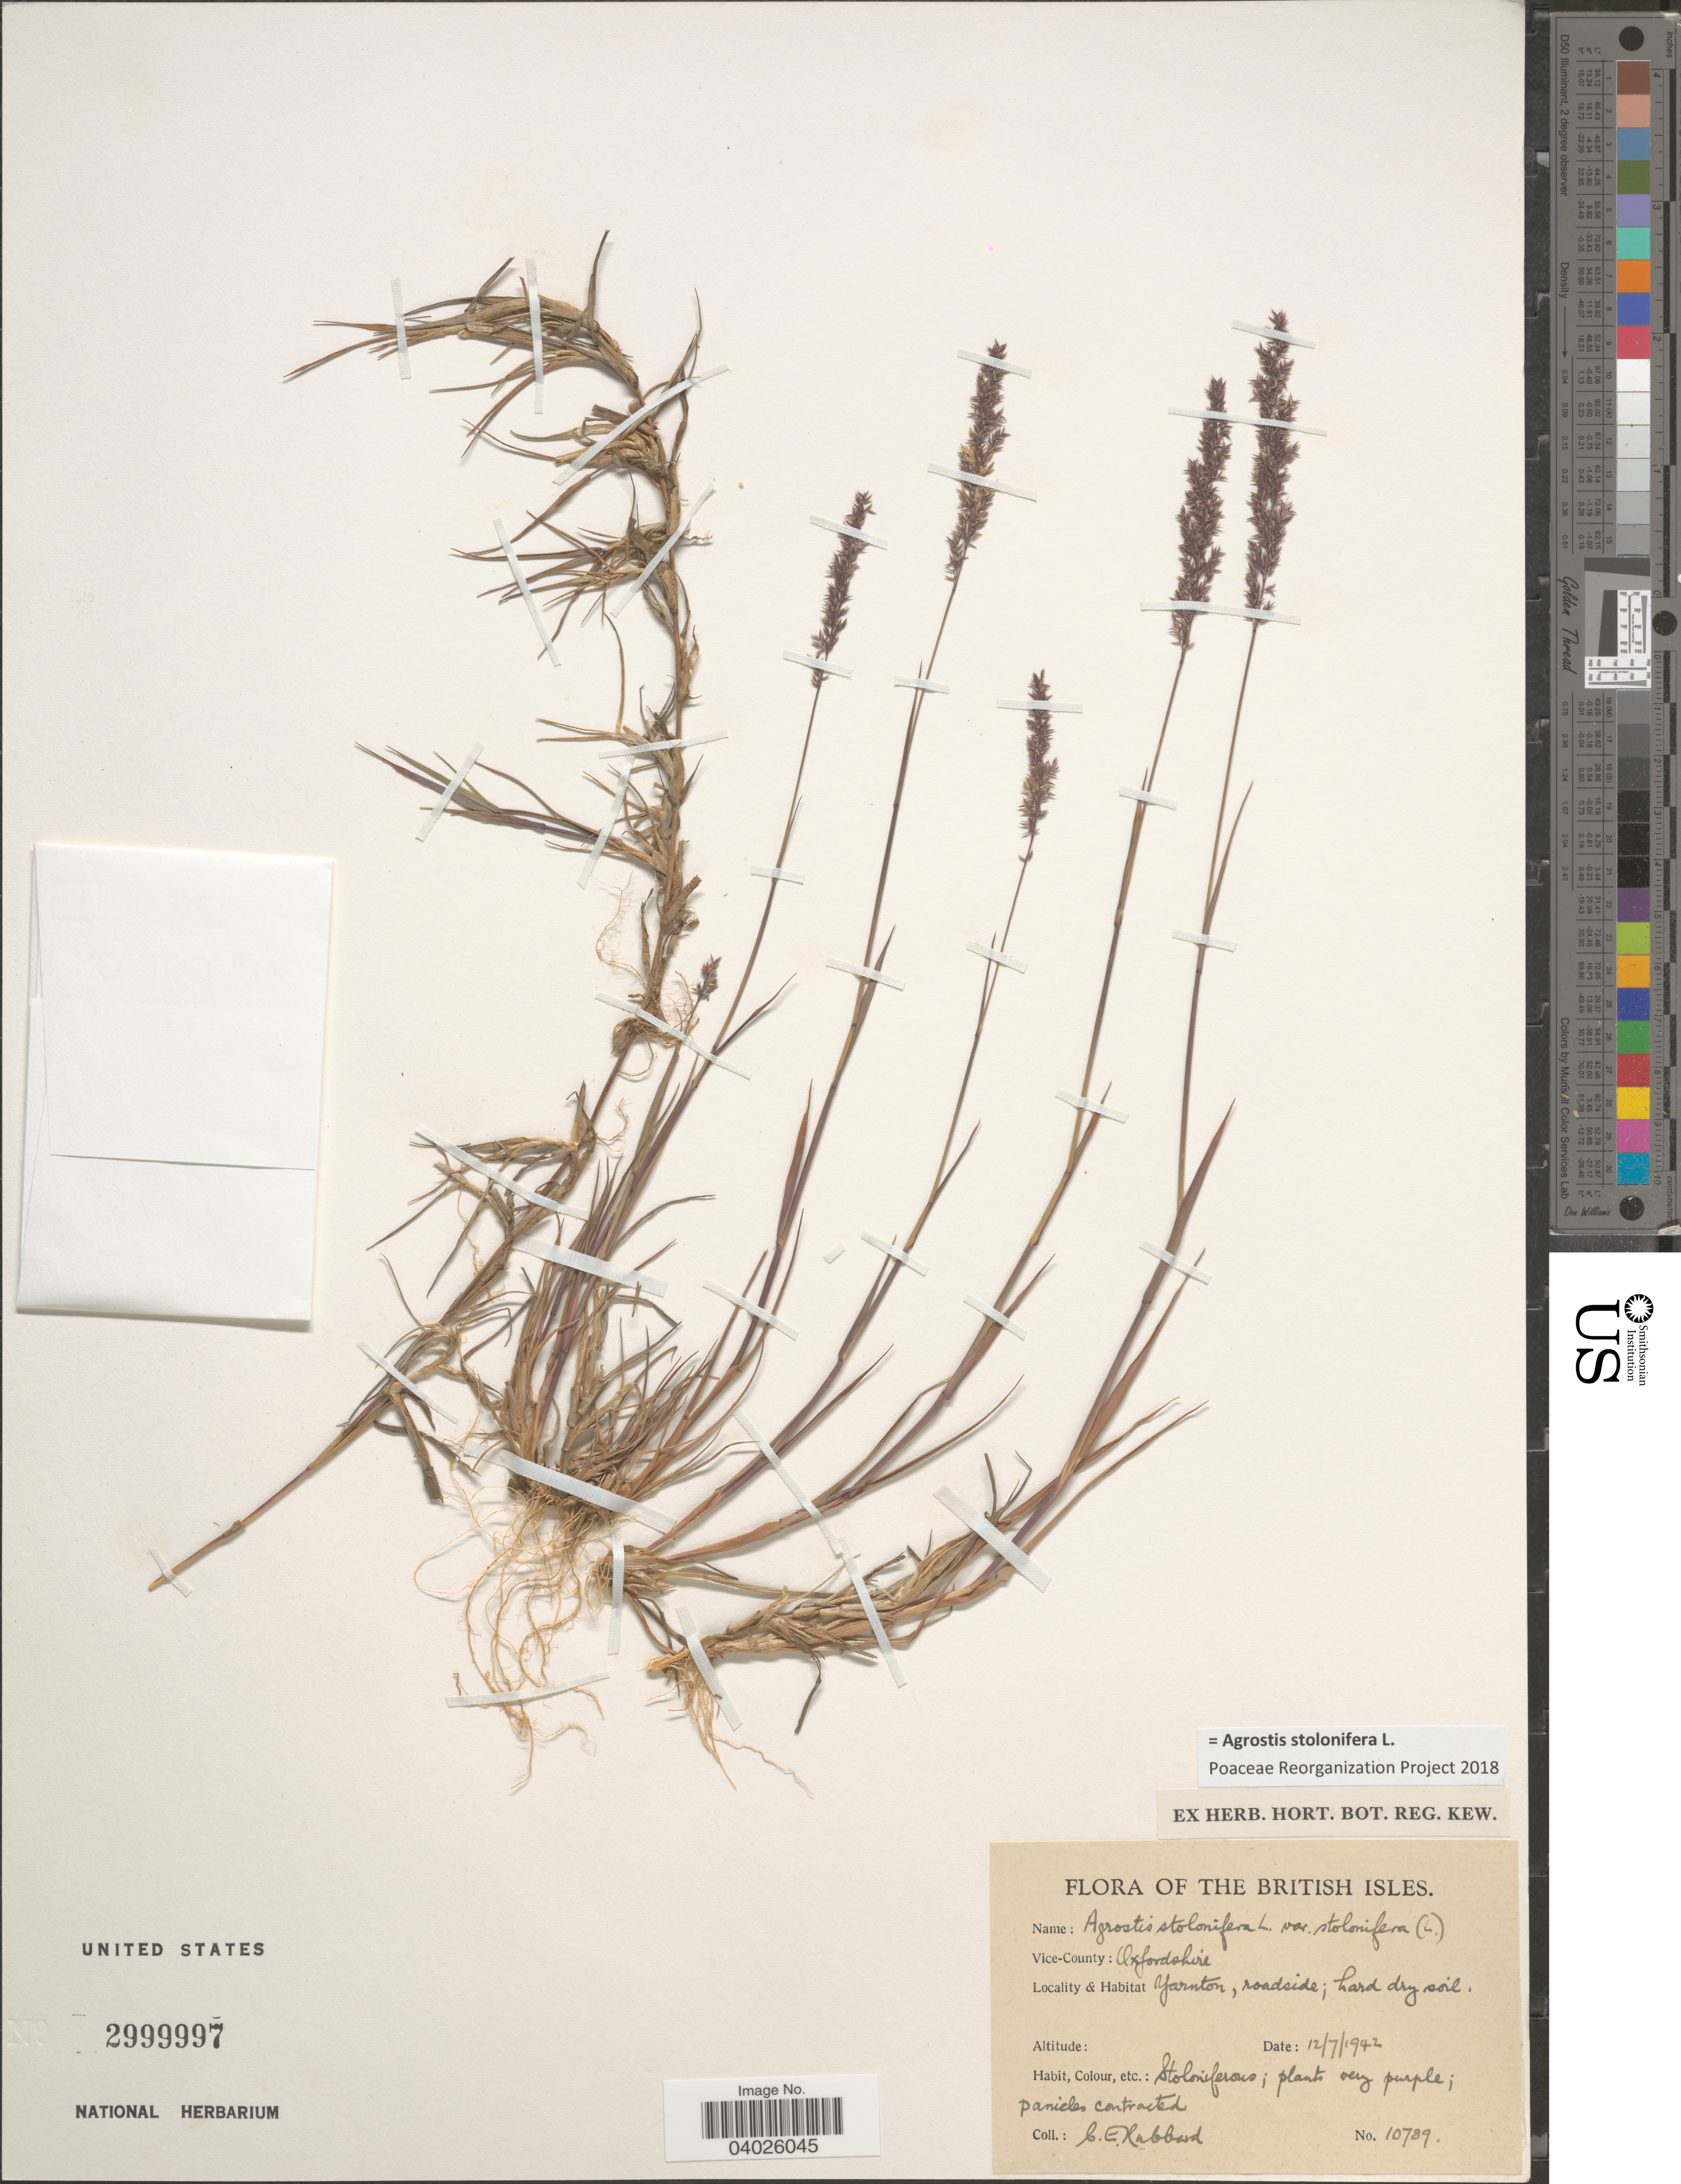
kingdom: Plantae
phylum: Tracheophyta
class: Liliopsida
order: Poales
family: Poaceae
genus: Agrostis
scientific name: Agrostis stolonifera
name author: L.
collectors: C. E. Hubbard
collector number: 10789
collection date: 1942-07-12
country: United Kingdom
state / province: England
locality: The British Isles. Vice-County: Oxfordshire. Yarnton, roadside.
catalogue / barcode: US 2999997